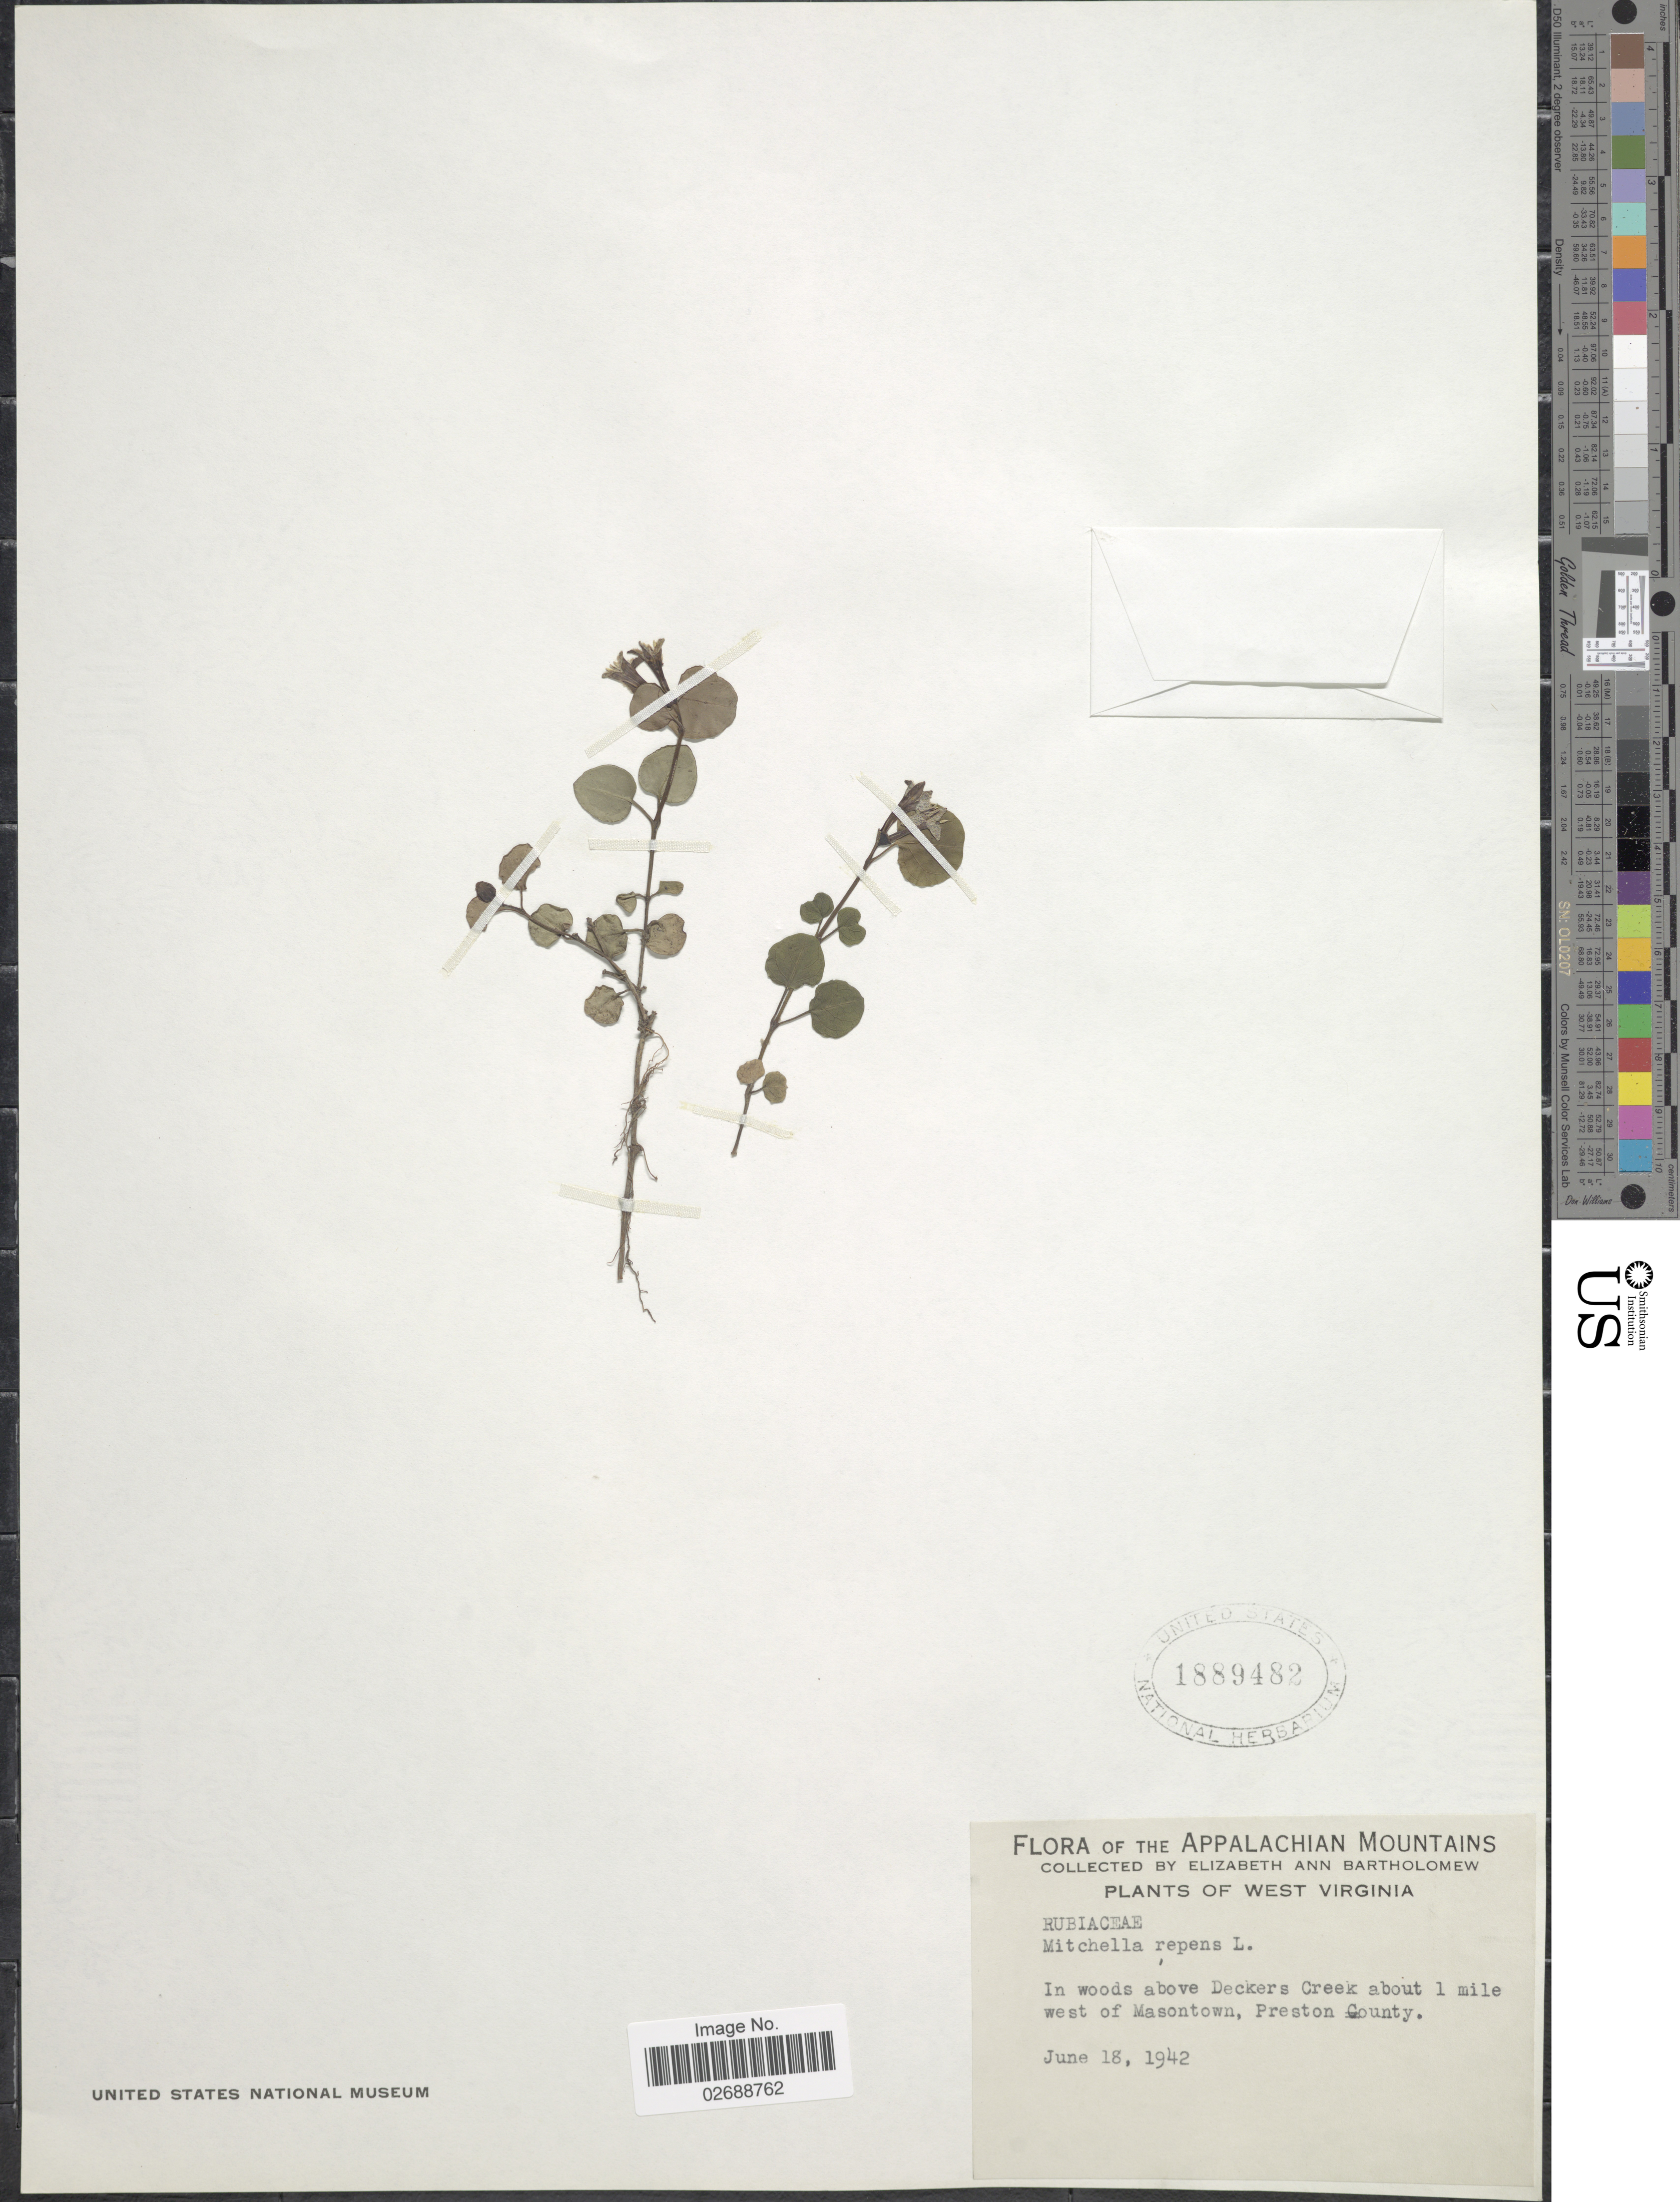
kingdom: Plantae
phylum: Tracheophyta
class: Magnoliopsida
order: Gentianales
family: Rubiaceae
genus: Mitchella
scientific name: Mitchella repens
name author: L.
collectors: E. Bartholomew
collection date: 1942-06-18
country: United States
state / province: West Virginia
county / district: Preston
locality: Appalachian Mountains. Above Deckers Creek about 1 mile west of Masontown, Preston County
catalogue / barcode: US 1889482